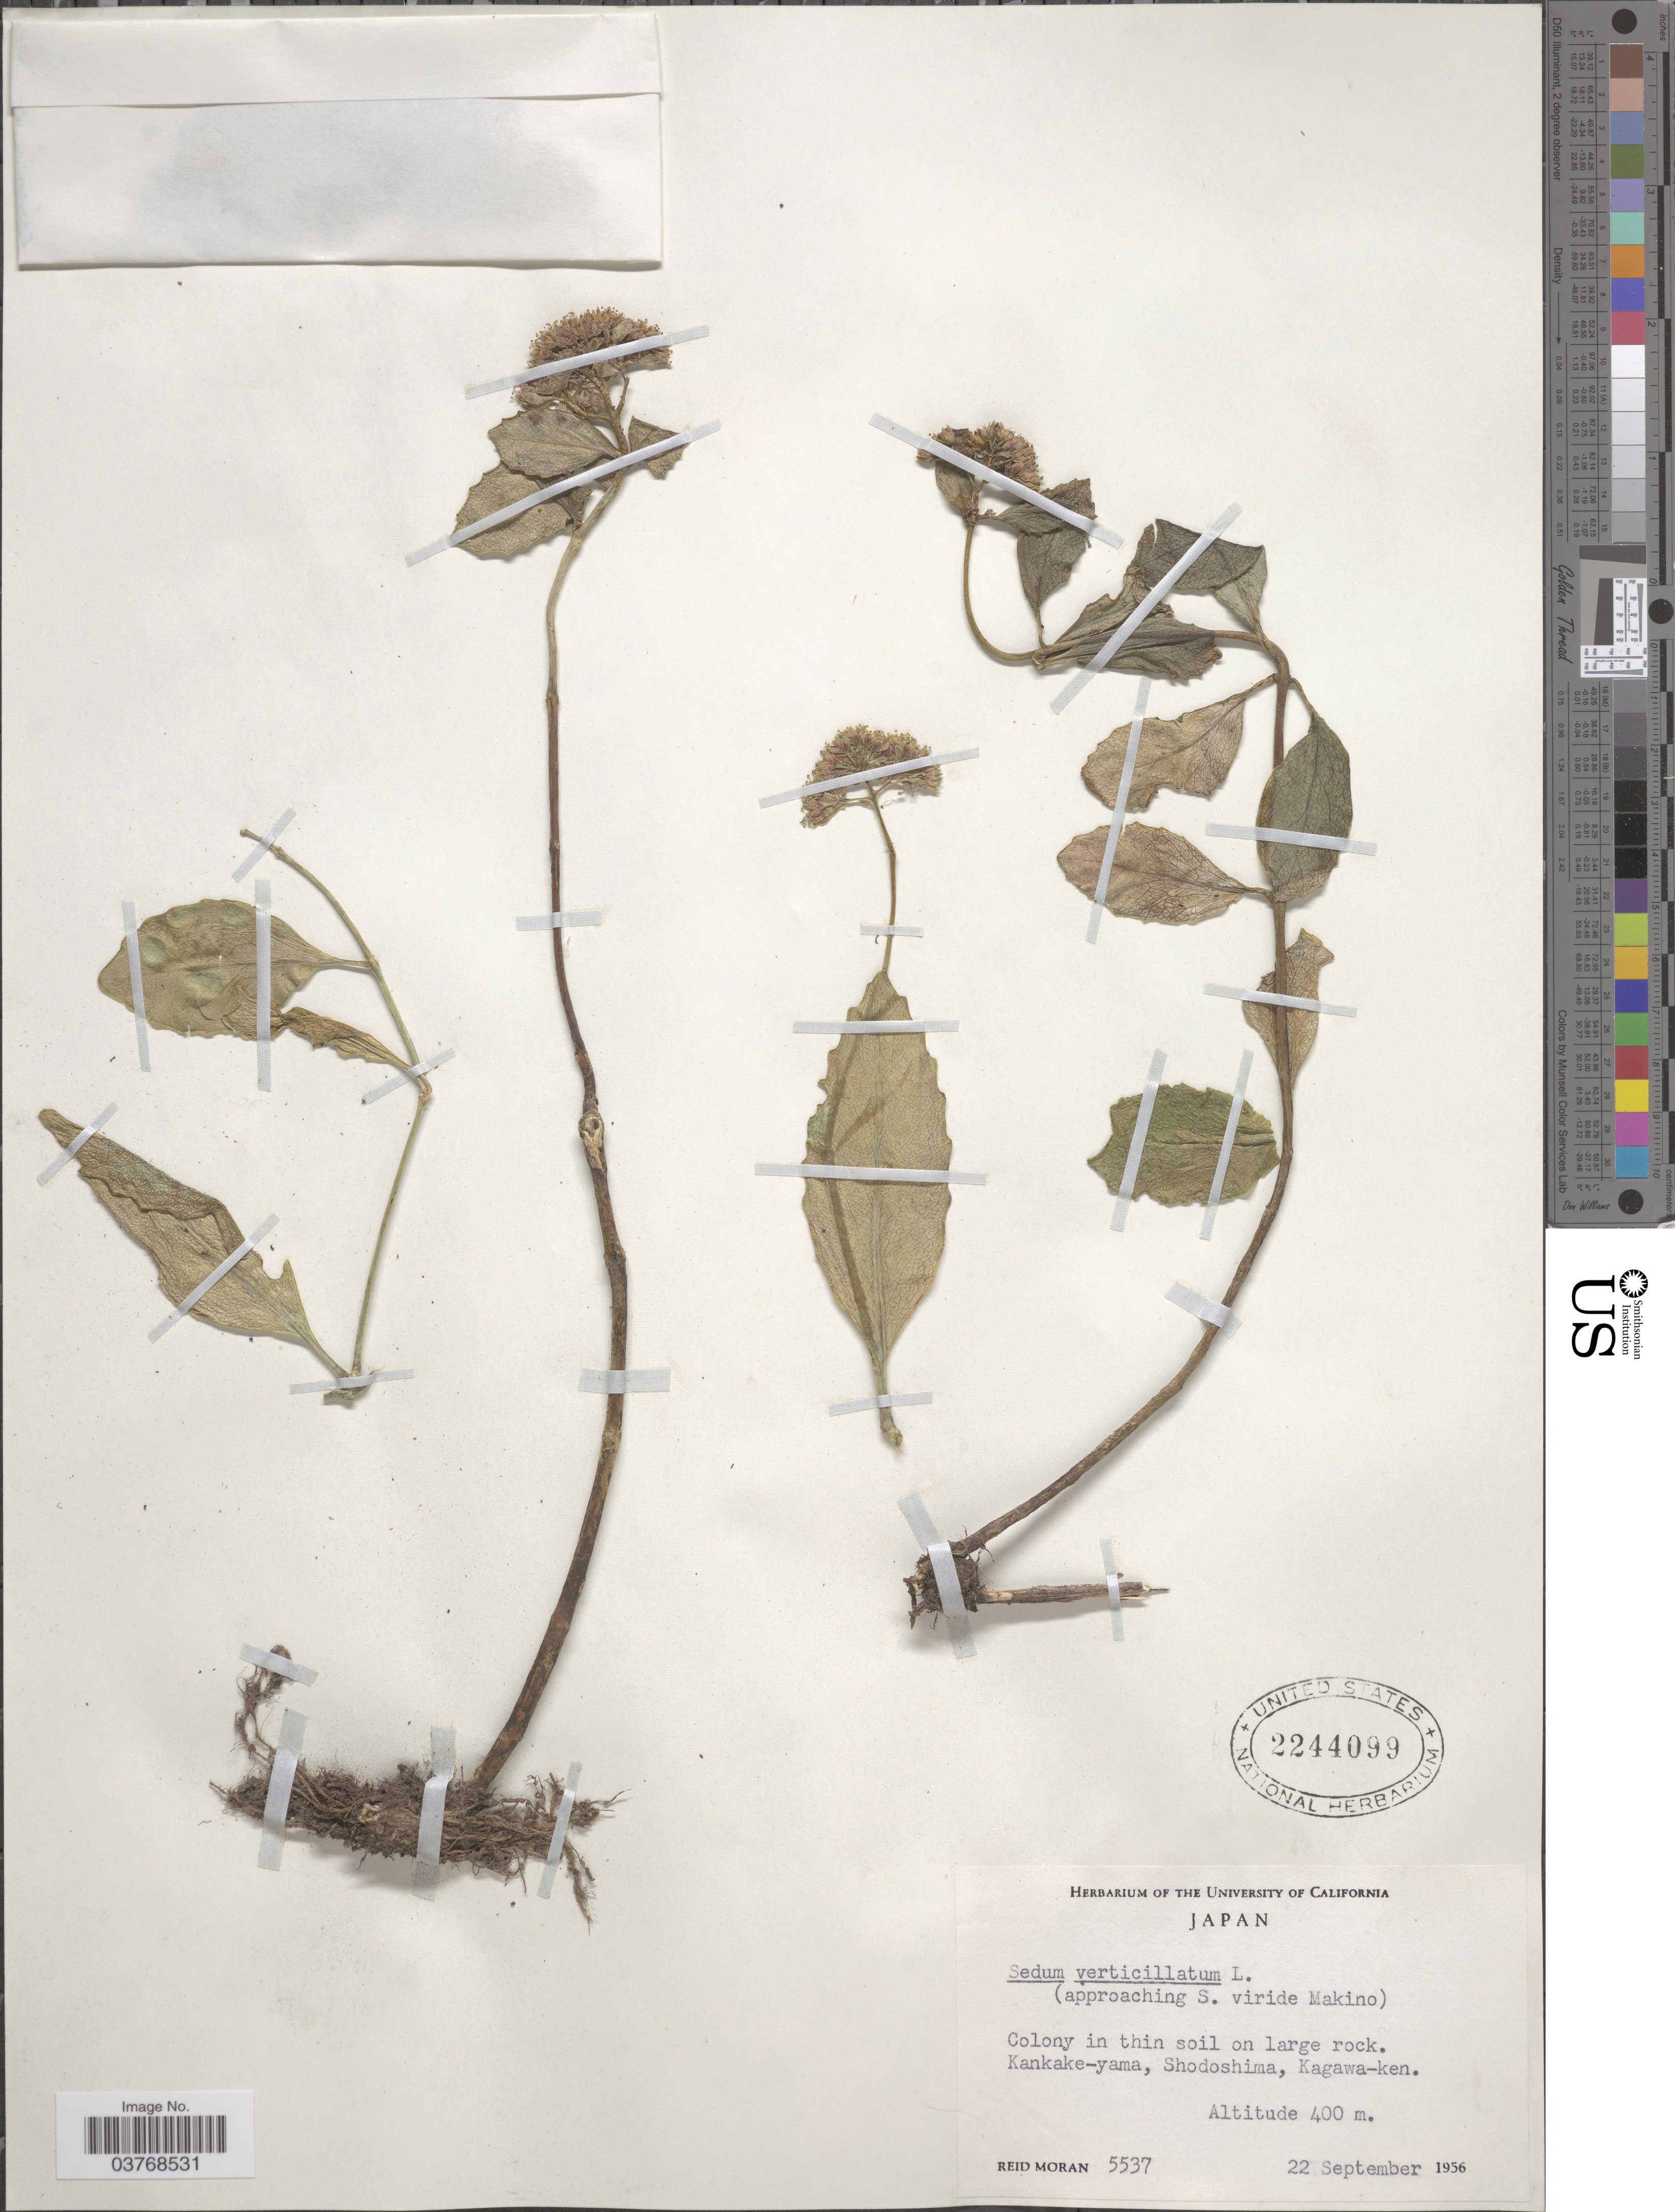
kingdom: Plantae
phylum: Tracheophyta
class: Magnoliopsida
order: Saxifragales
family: Crassulaceae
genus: Hylotelephium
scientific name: Hylotelephium verticillatum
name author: (L.) H. Ohba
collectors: R. Moran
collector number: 5537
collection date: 1956-09-22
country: Japan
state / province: Kagawa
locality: Kankake-yama, Shodoshima, Kagawa-ken.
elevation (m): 400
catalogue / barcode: US 2244099